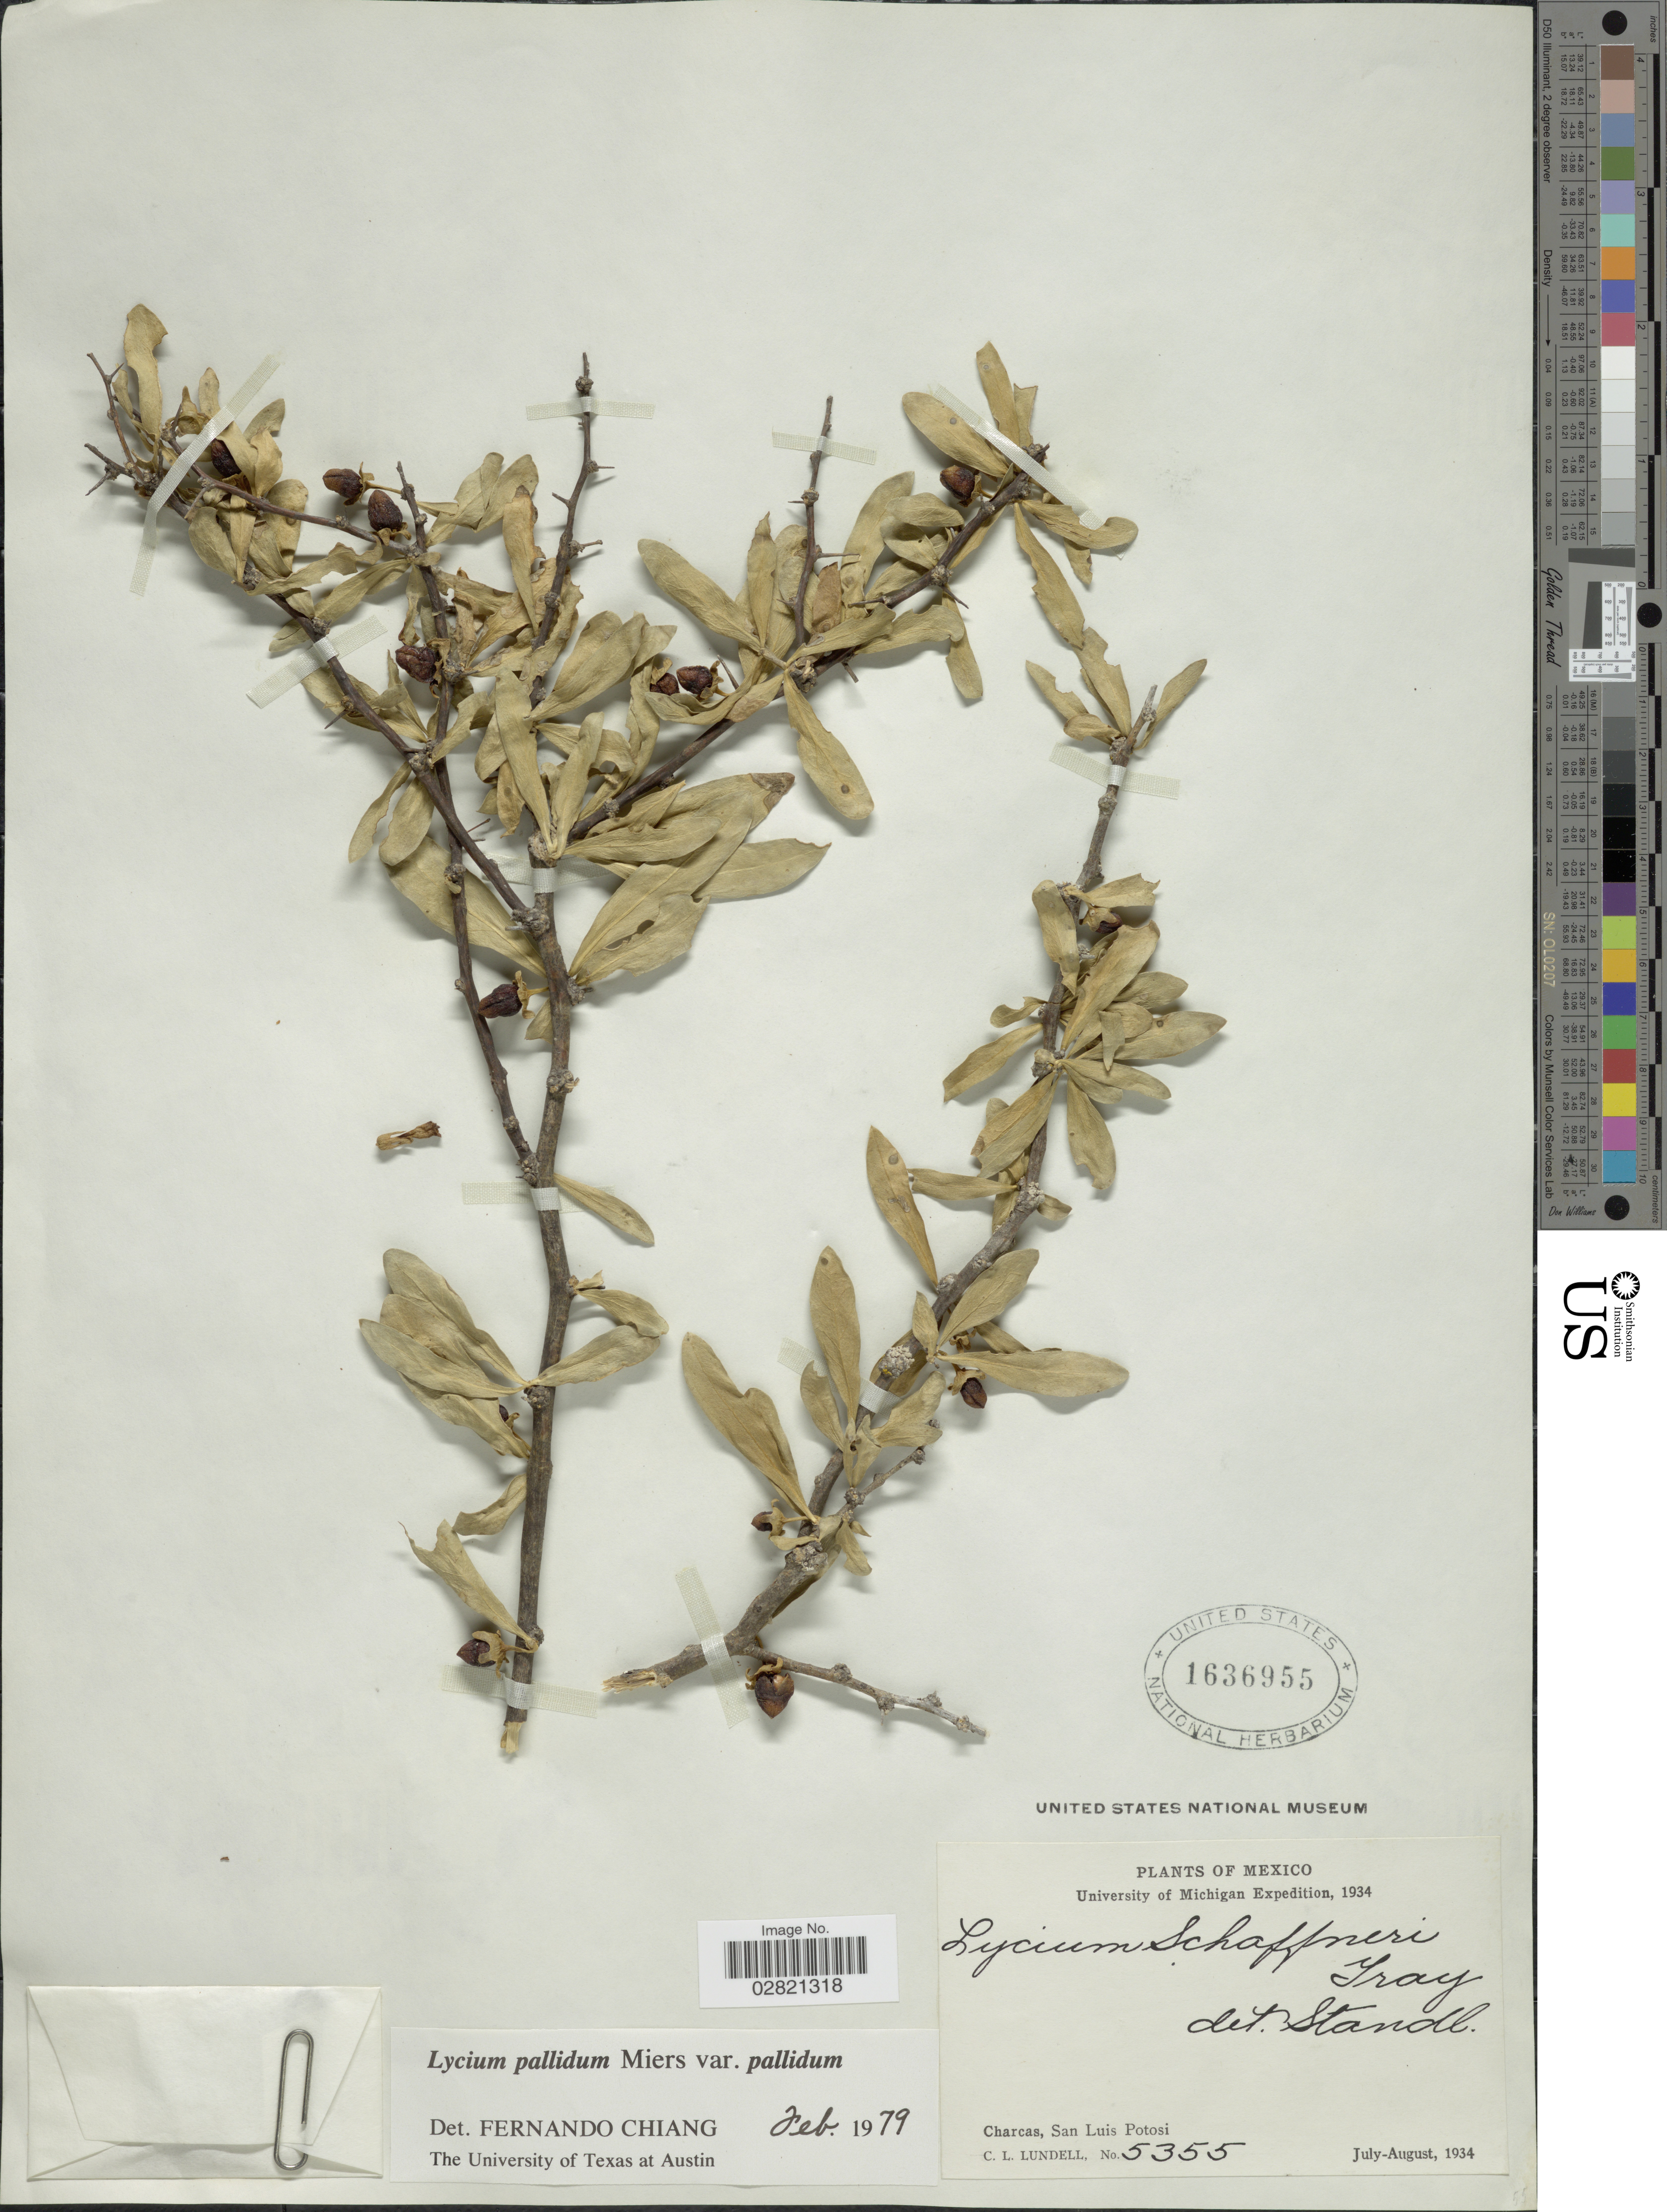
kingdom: Plantae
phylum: Tracheophyta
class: Magnoliopsida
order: Solanales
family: Solanaceae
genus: Lycium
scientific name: Lycium pallidum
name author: Miers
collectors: C. L. Lundell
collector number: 5355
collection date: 1934-07/1934-08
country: Mexico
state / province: San Luis Potosí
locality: Charcas.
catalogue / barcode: US 1636955